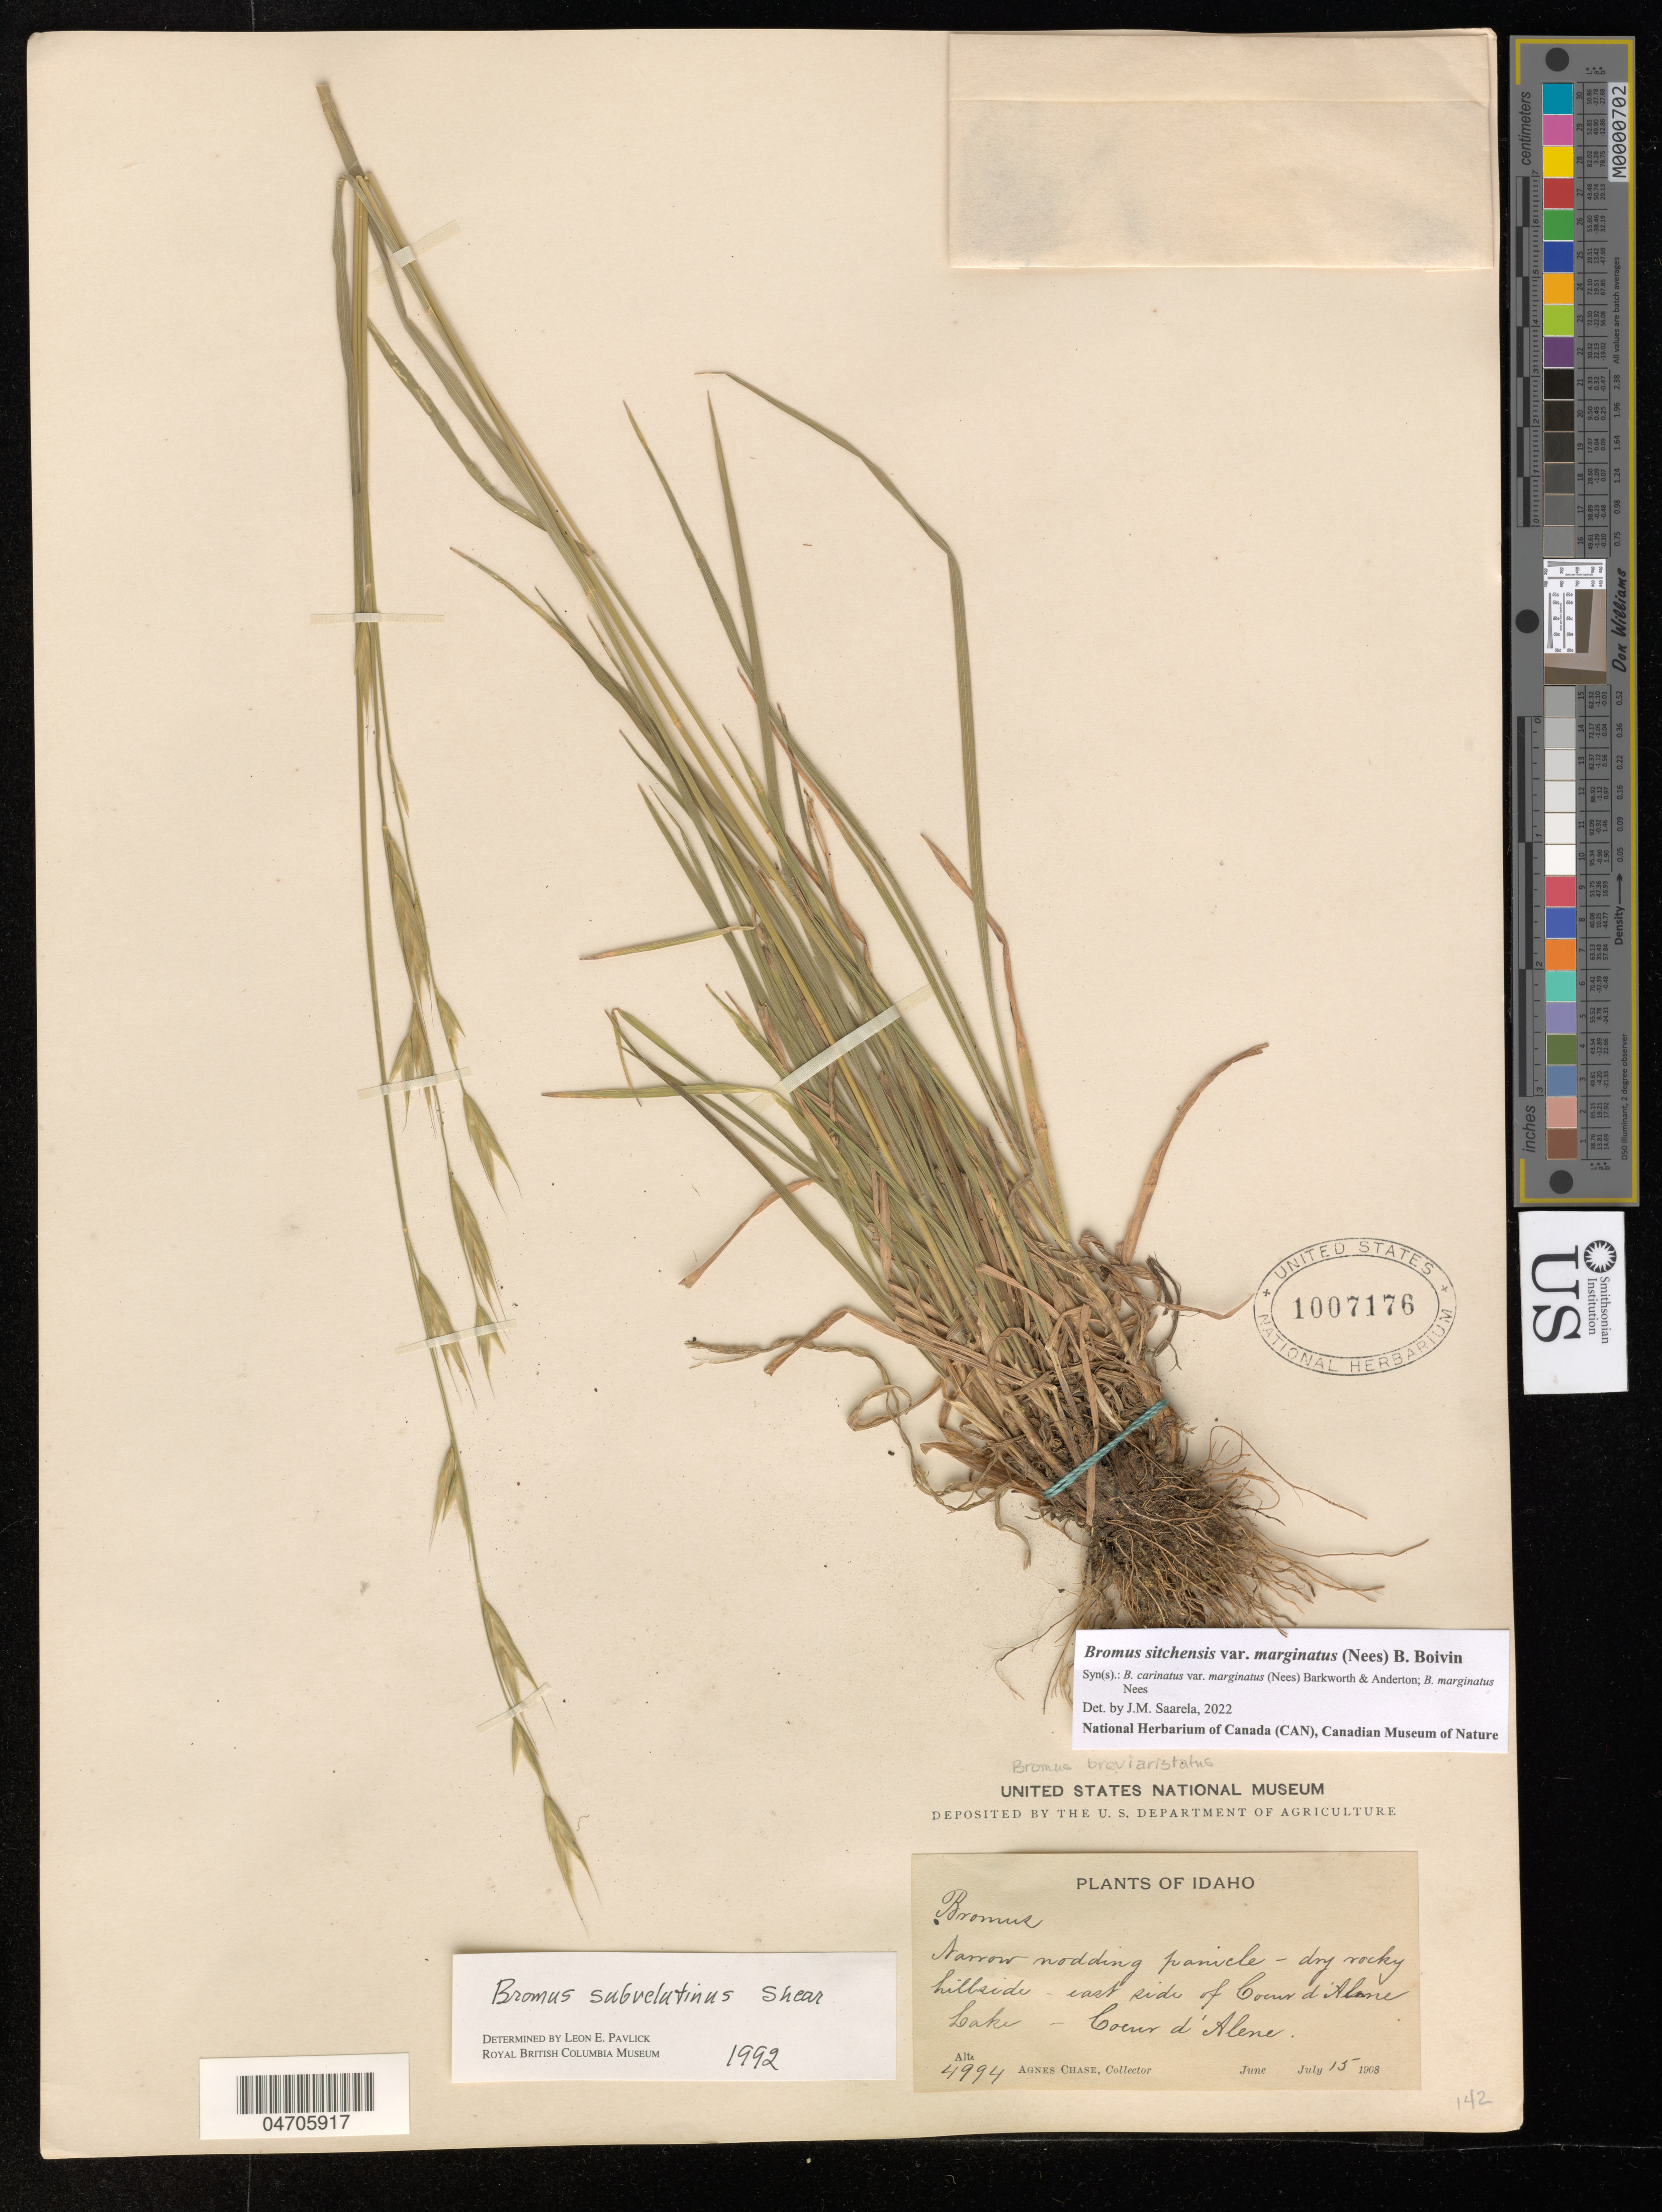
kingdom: Plantae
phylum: Tracheophyta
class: Liliopsida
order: Poales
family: Poaceae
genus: Bromus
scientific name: Bromus carinatus var. marginatus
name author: (Nees ex Steud.) Barkworth & Anderton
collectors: A. Chase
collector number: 4994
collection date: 1908-07-15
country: United States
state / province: Idaho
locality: Narrow nodding panicle - dry rocky hillside - east side of Coeur d'Alene Lake - Coeur d'Alene.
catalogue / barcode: US 1007176